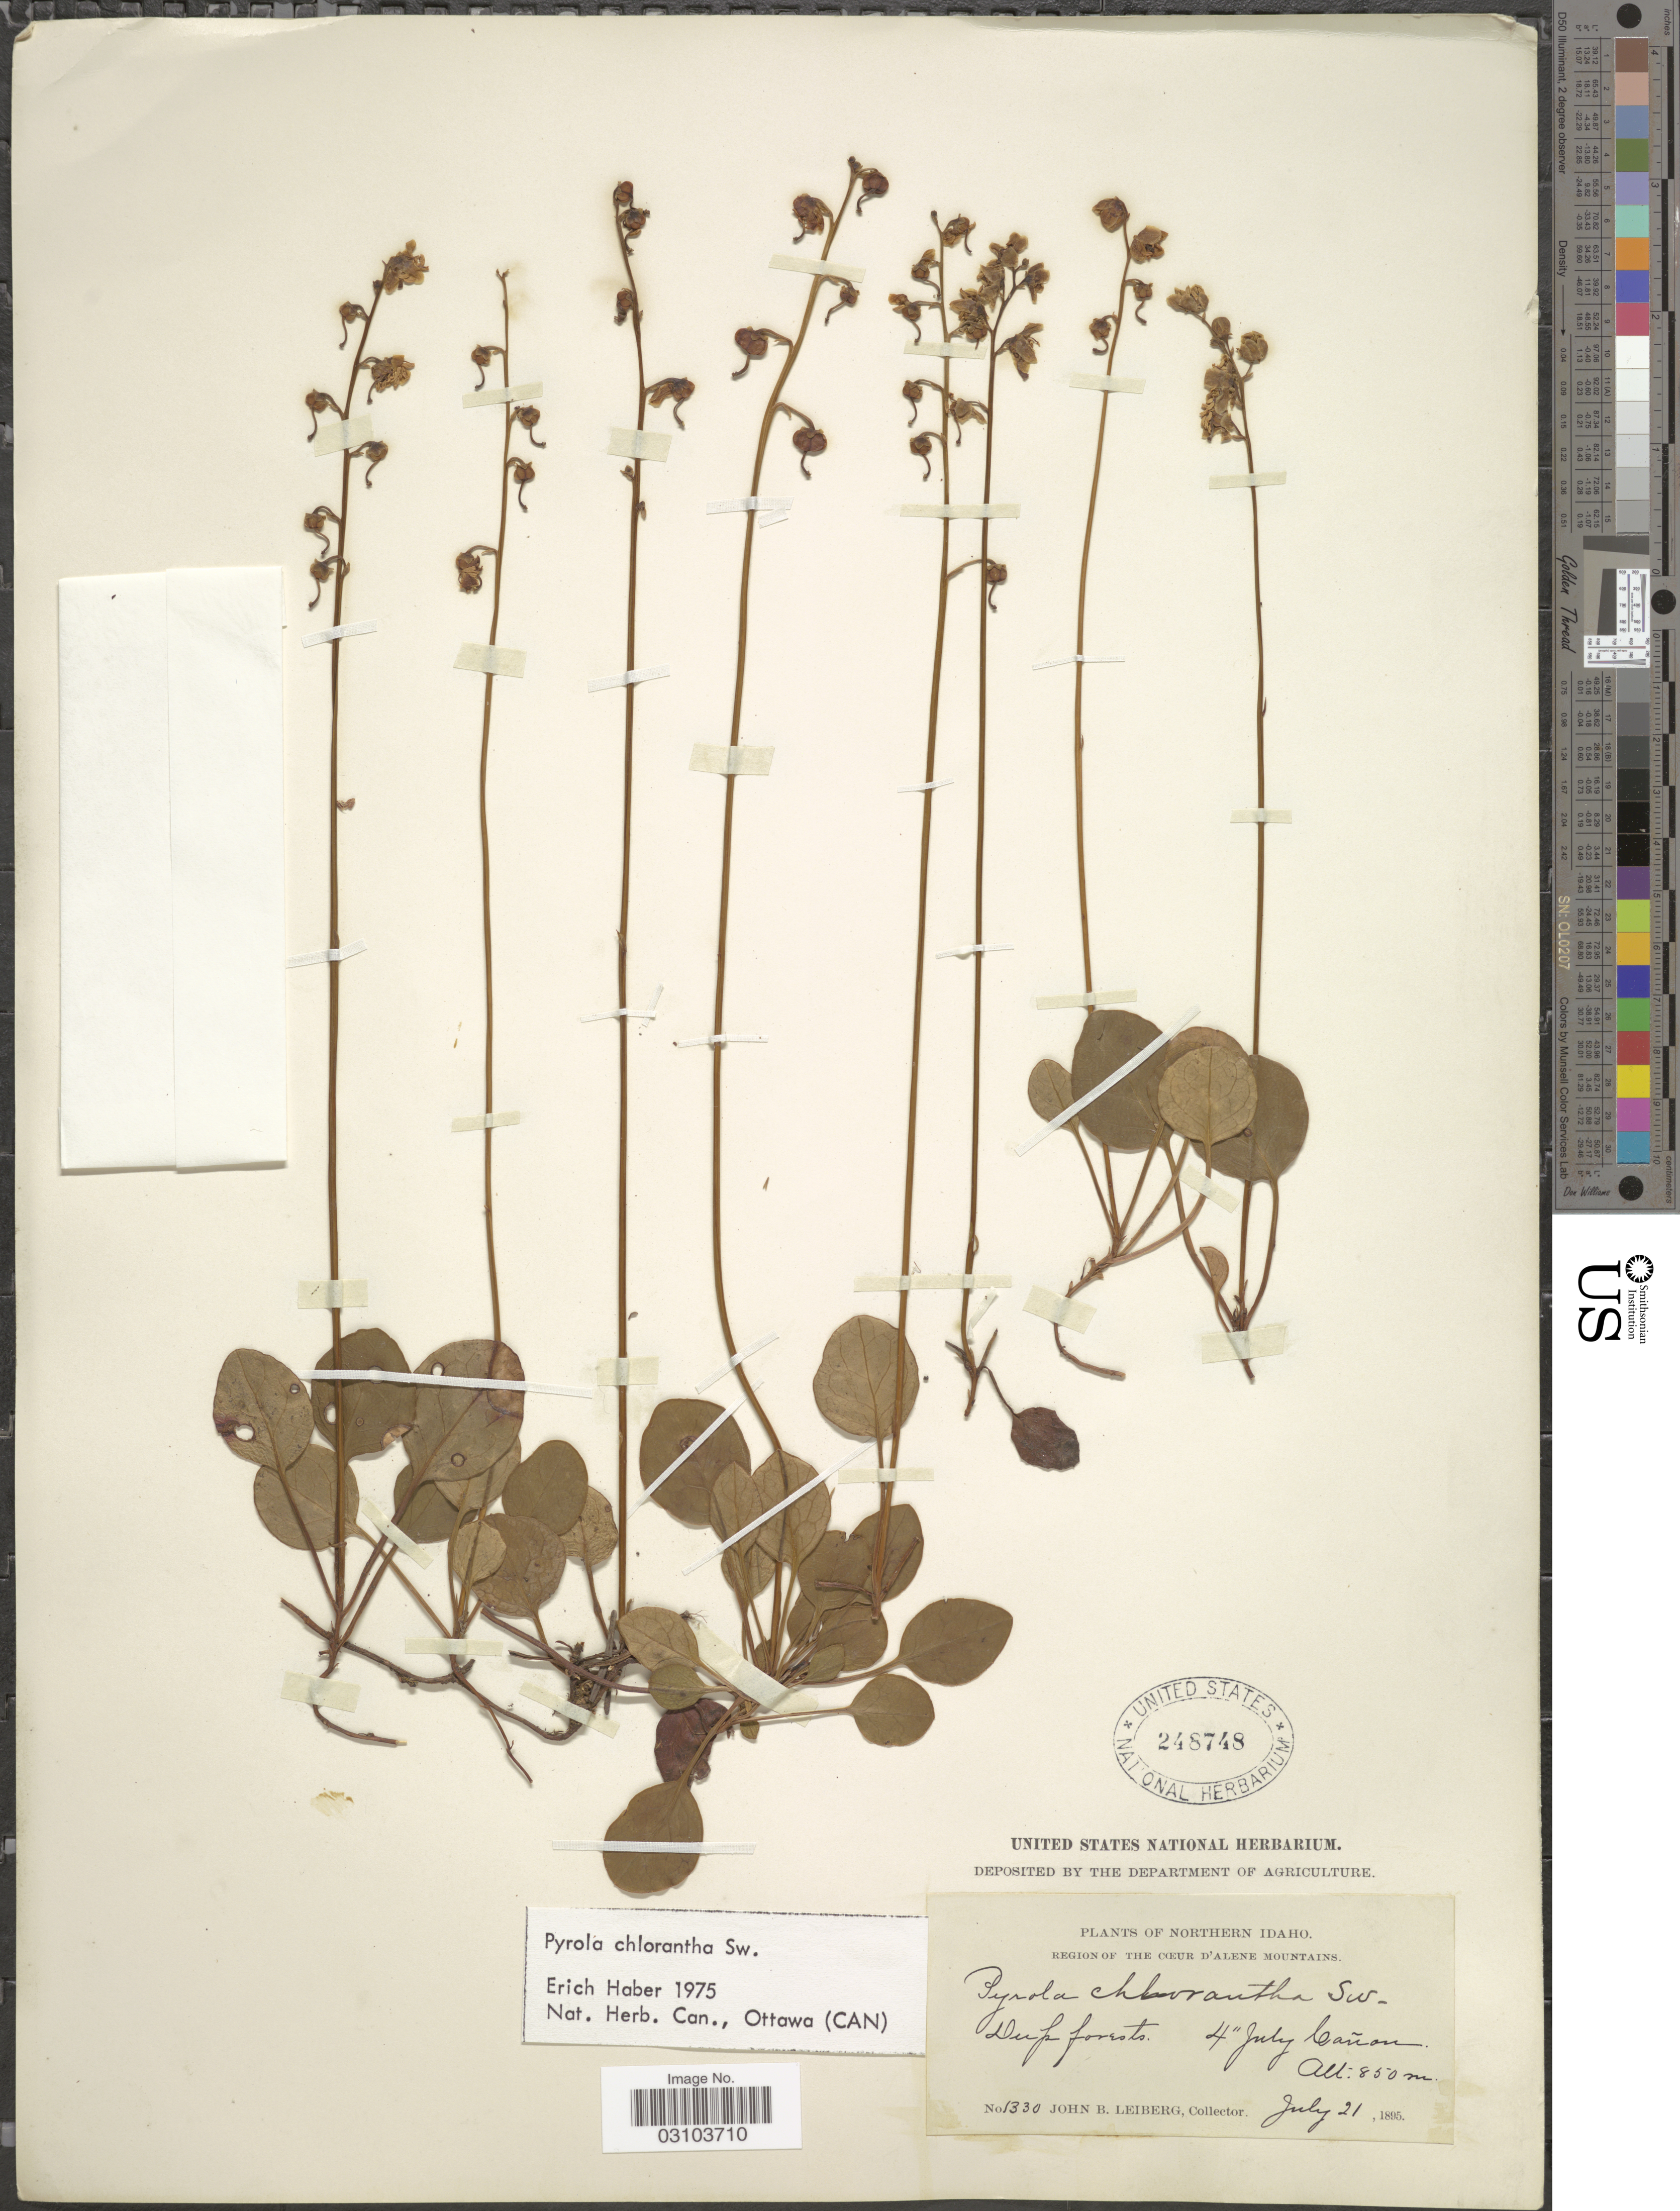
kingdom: Plantae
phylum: Tracheophyta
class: Magnoliopsida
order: Ericales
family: Ericaceae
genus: Pyrola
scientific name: Pyrola chlorantha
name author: Schweigg.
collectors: J. B. Leiberg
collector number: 1330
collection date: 1895-07-21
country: United States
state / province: Idaho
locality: Northern Idaho. Region of the Cœur D'Alene Mountains. 4' July Cañon.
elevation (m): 850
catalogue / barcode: US 248748